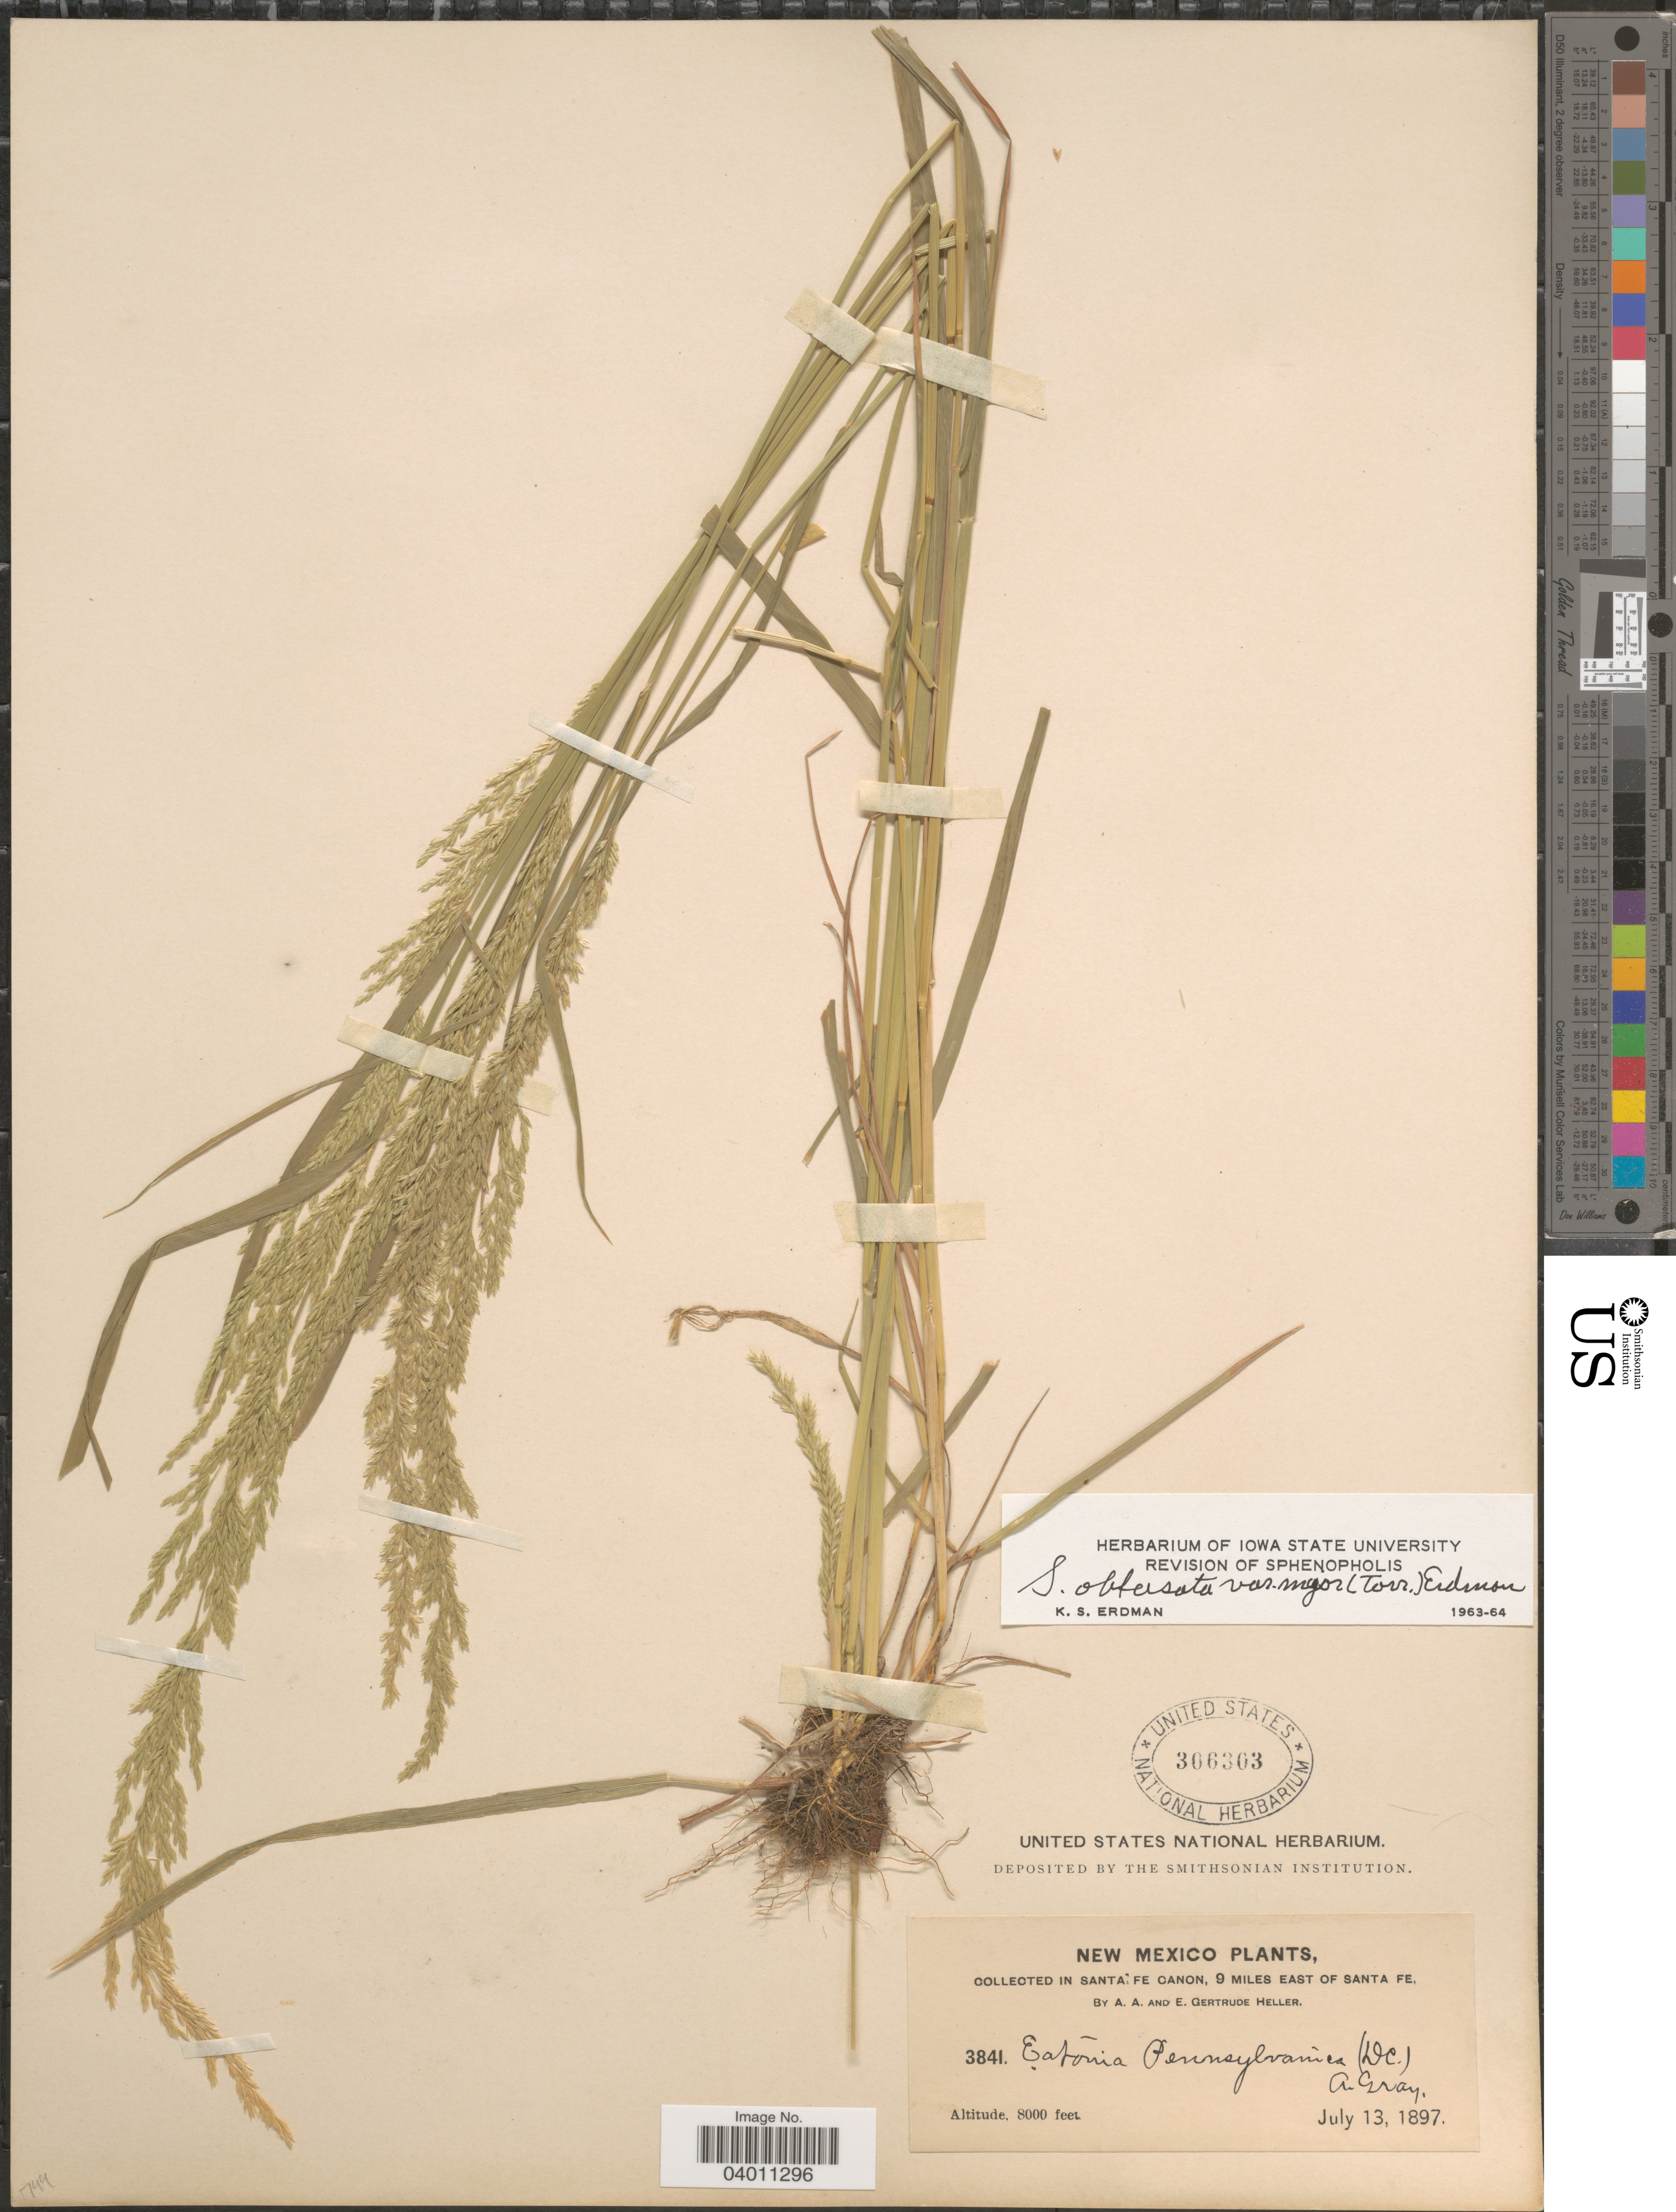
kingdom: Plantae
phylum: Tracheophyta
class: Liliopsida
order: Poales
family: Poaceae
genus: Sphenopholis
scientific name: Sphenopholis intermedia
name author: (Rydb.) Rydb.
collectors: A. A. Heller & E. G. Heller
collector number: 3841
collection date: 1897-07-13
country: United States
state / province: New Mexico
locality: In Santa Fe Canon, 9 miles East of Santa Fe.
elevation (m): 2438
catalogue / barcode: US 306303